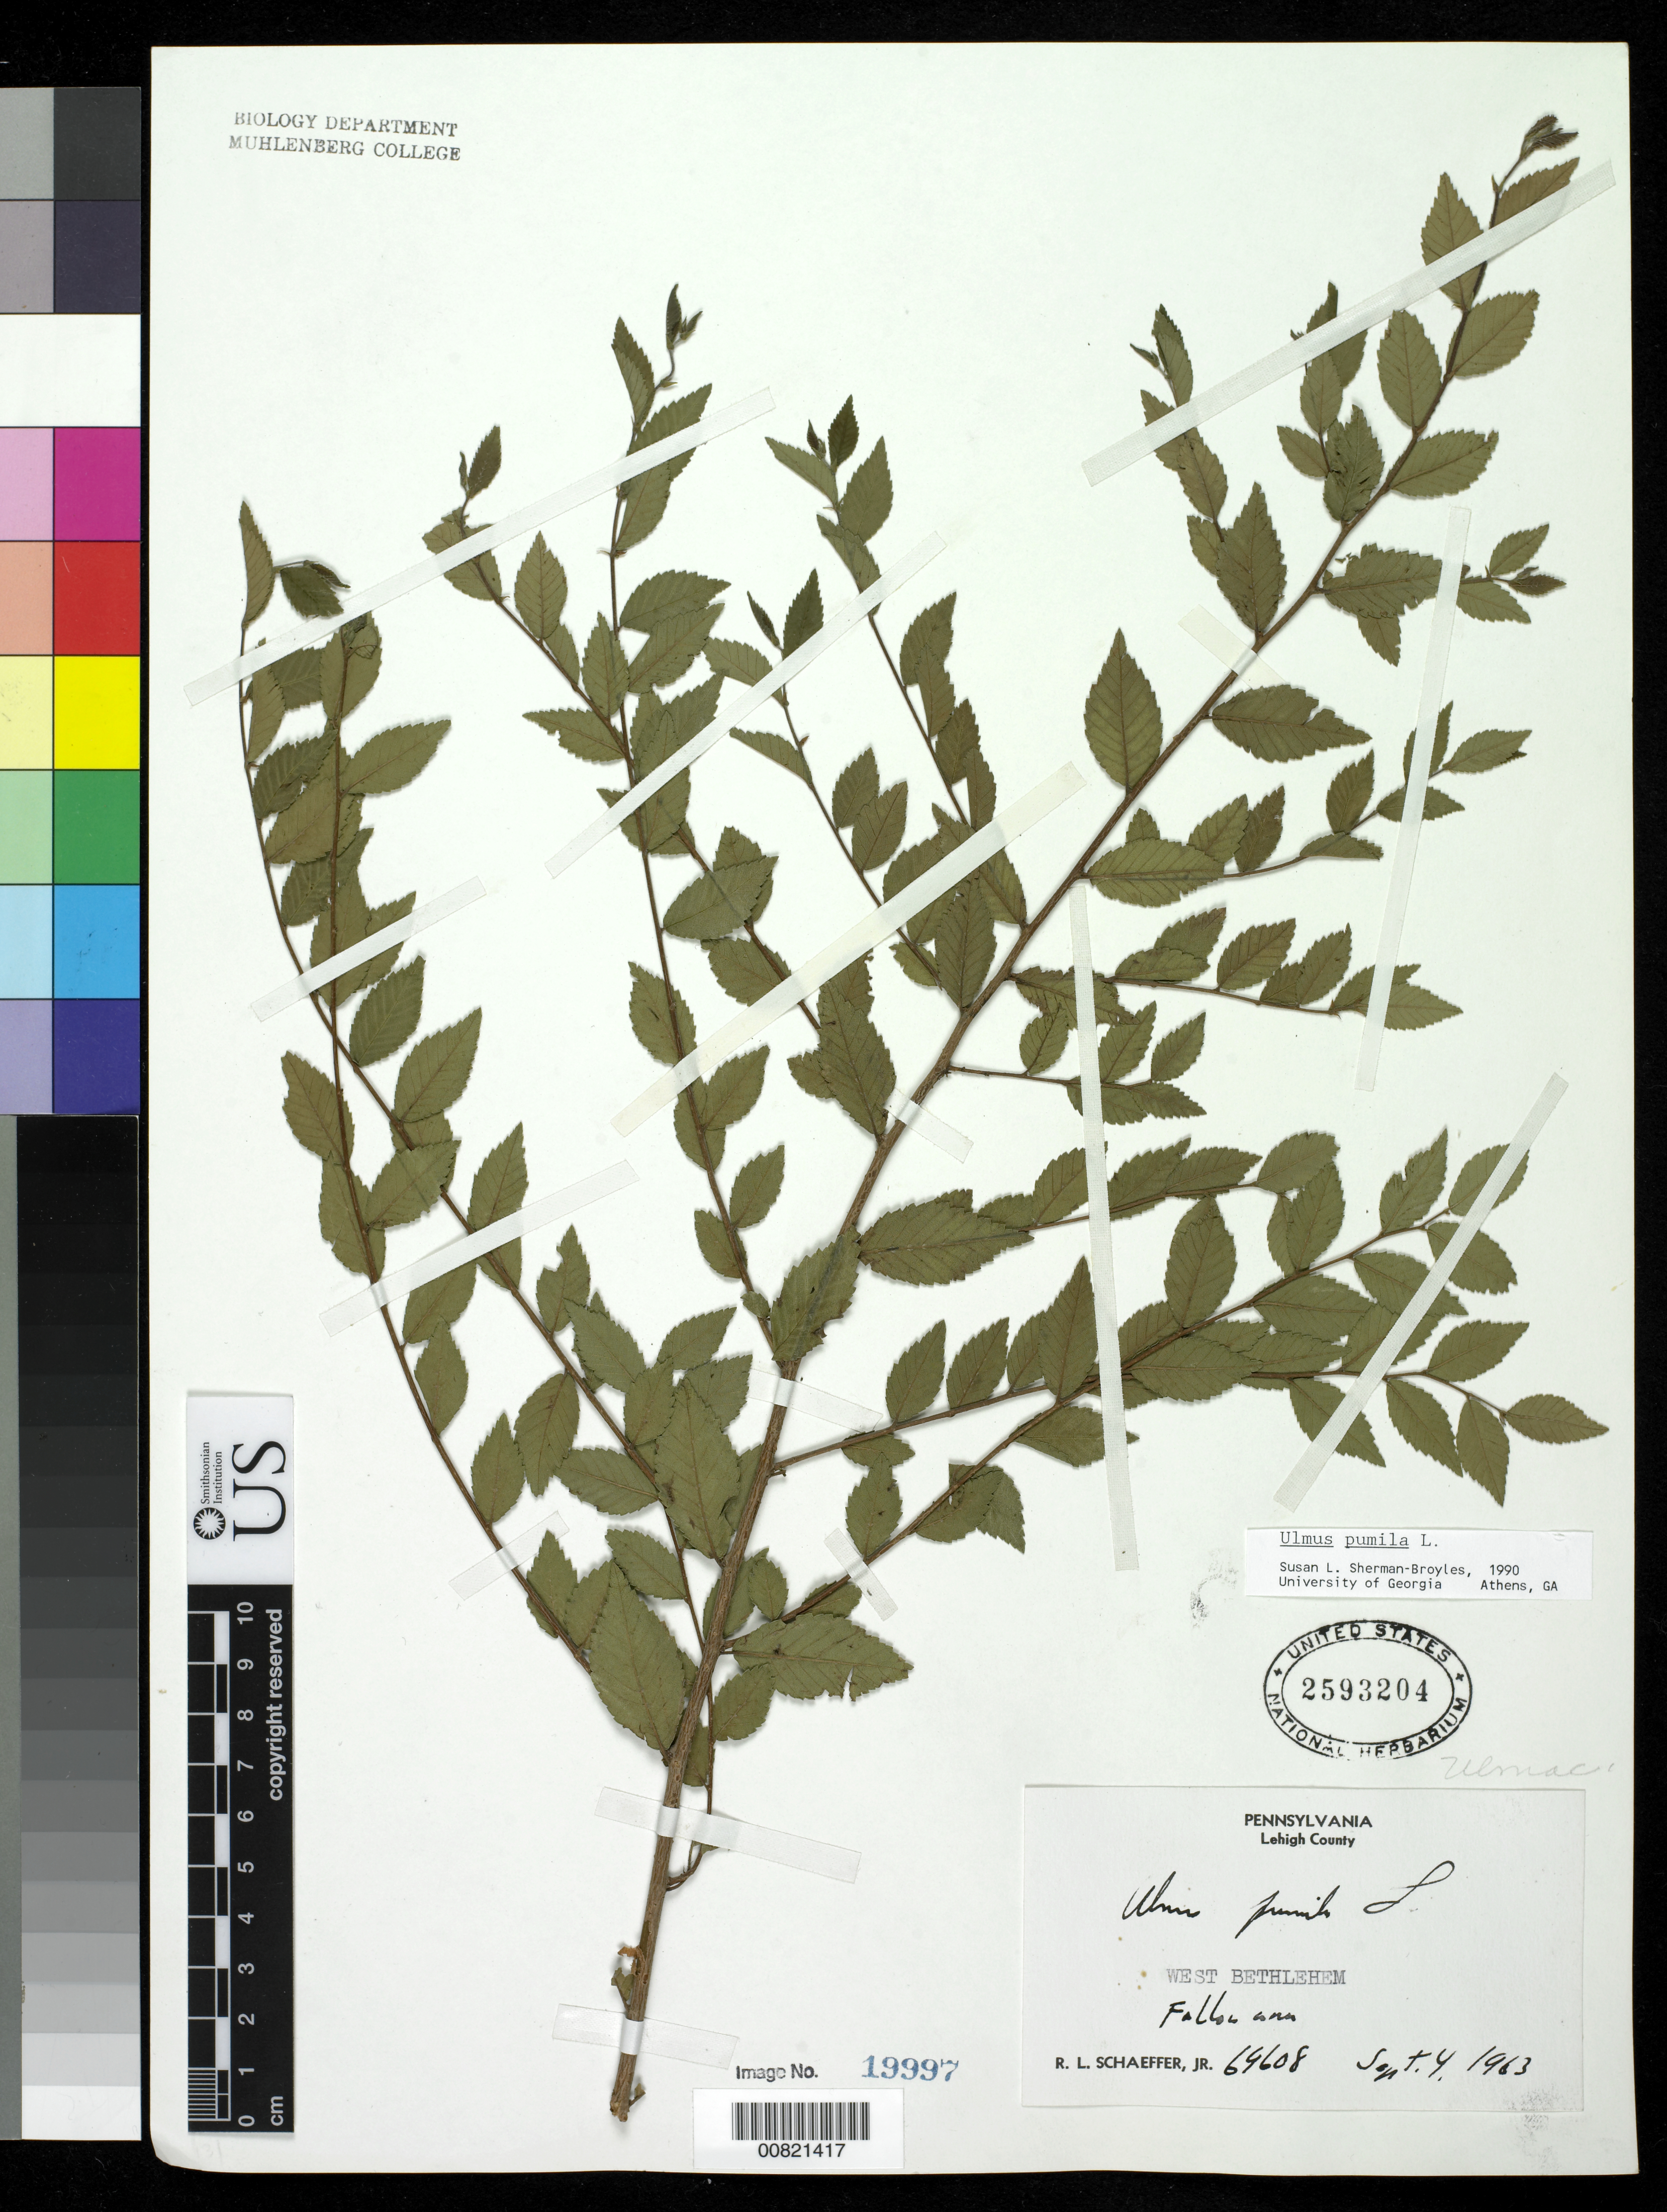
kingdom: Plantae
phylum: Tracheophyta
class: Magnoliopsida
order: Rosales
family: Ulmaceae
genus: Ulmus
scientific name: Ulmus pumila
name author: L.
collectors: R. Schaeffer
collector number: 69608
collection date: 1963-09-04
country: United States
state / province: Pennsylvania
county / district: Lehigh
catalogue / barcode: US 2593204